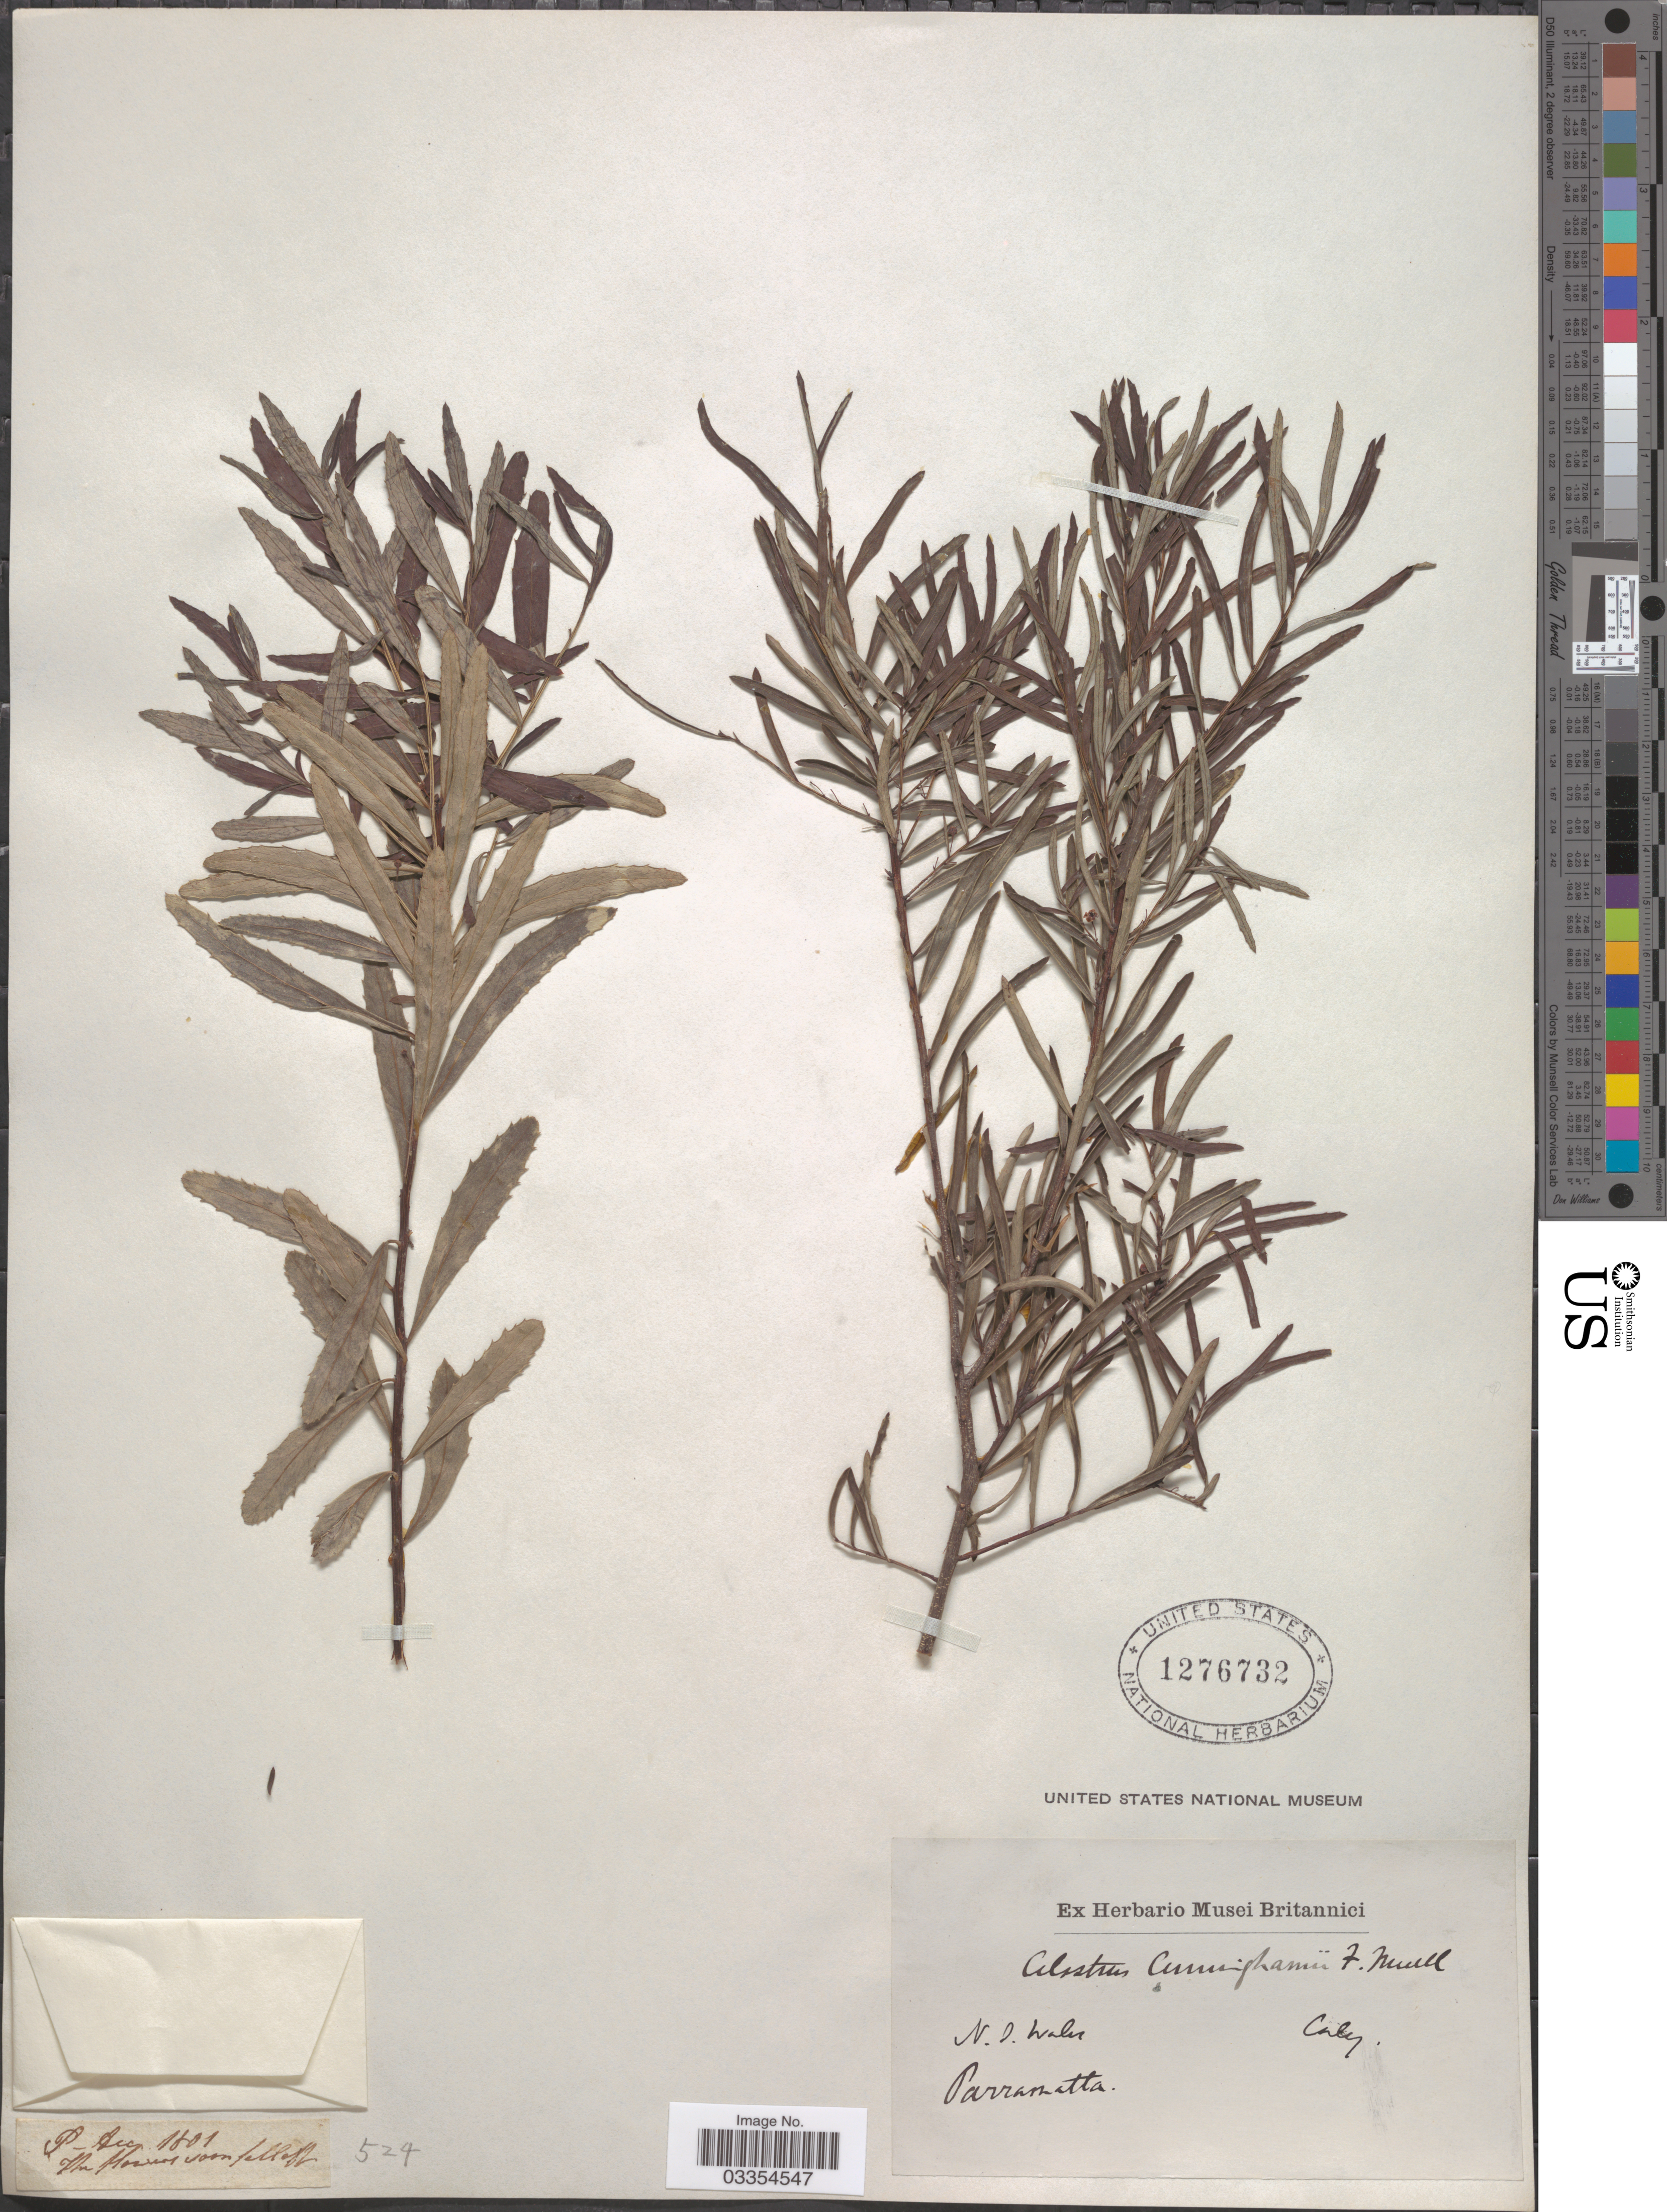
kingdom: Plantae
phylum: Tracheophyta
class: Magnoliopsida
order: Celastrales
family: Celastraceae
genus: Celastrus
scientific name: Celastrus cunninghamii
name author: (Hook.) F. Muell.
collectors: -. Caley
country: Australia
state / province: New South Wales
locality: N.S. Wales, Parranetta.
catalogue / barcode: US 1276732